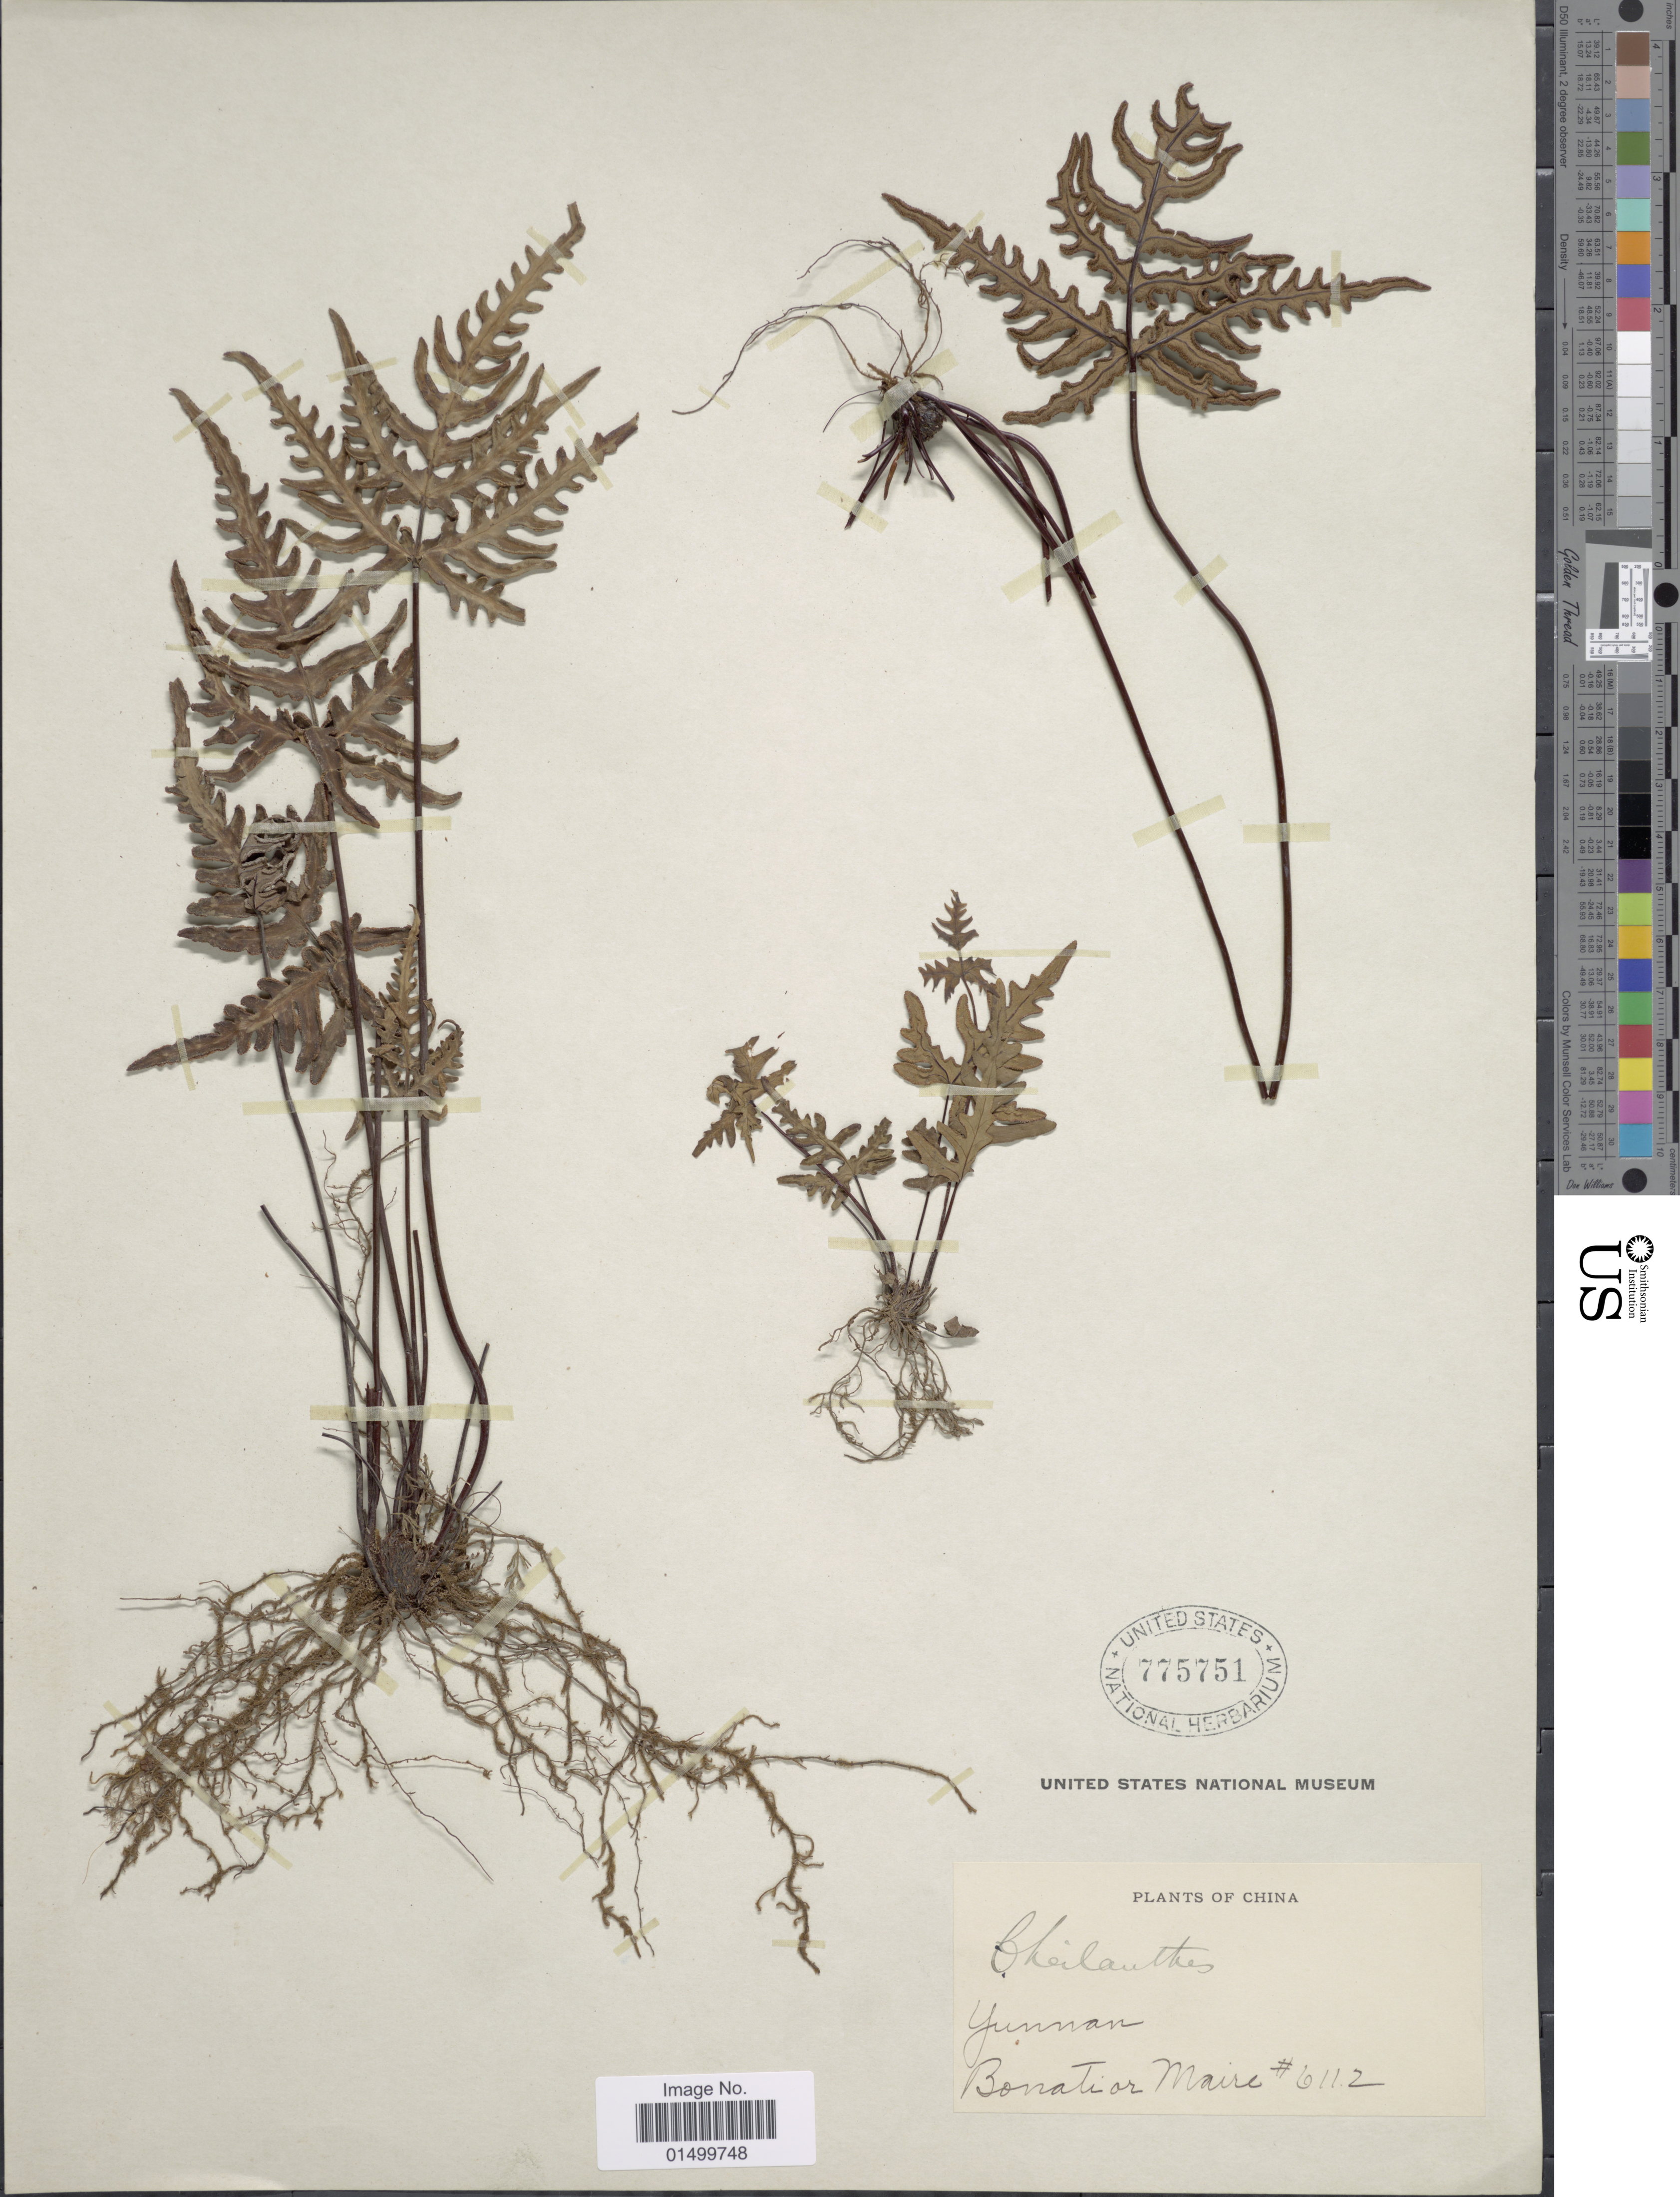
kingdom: Plantae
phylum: Tracheophyta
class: Polypodiopsida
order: Polypodiales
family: Pteridaceae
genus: Cheilanthes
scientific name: Cheilanthes veitchii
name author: (Christ) Ching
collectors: B. Maire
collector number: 6112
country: China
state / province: Yunnan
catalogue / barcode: US 775751